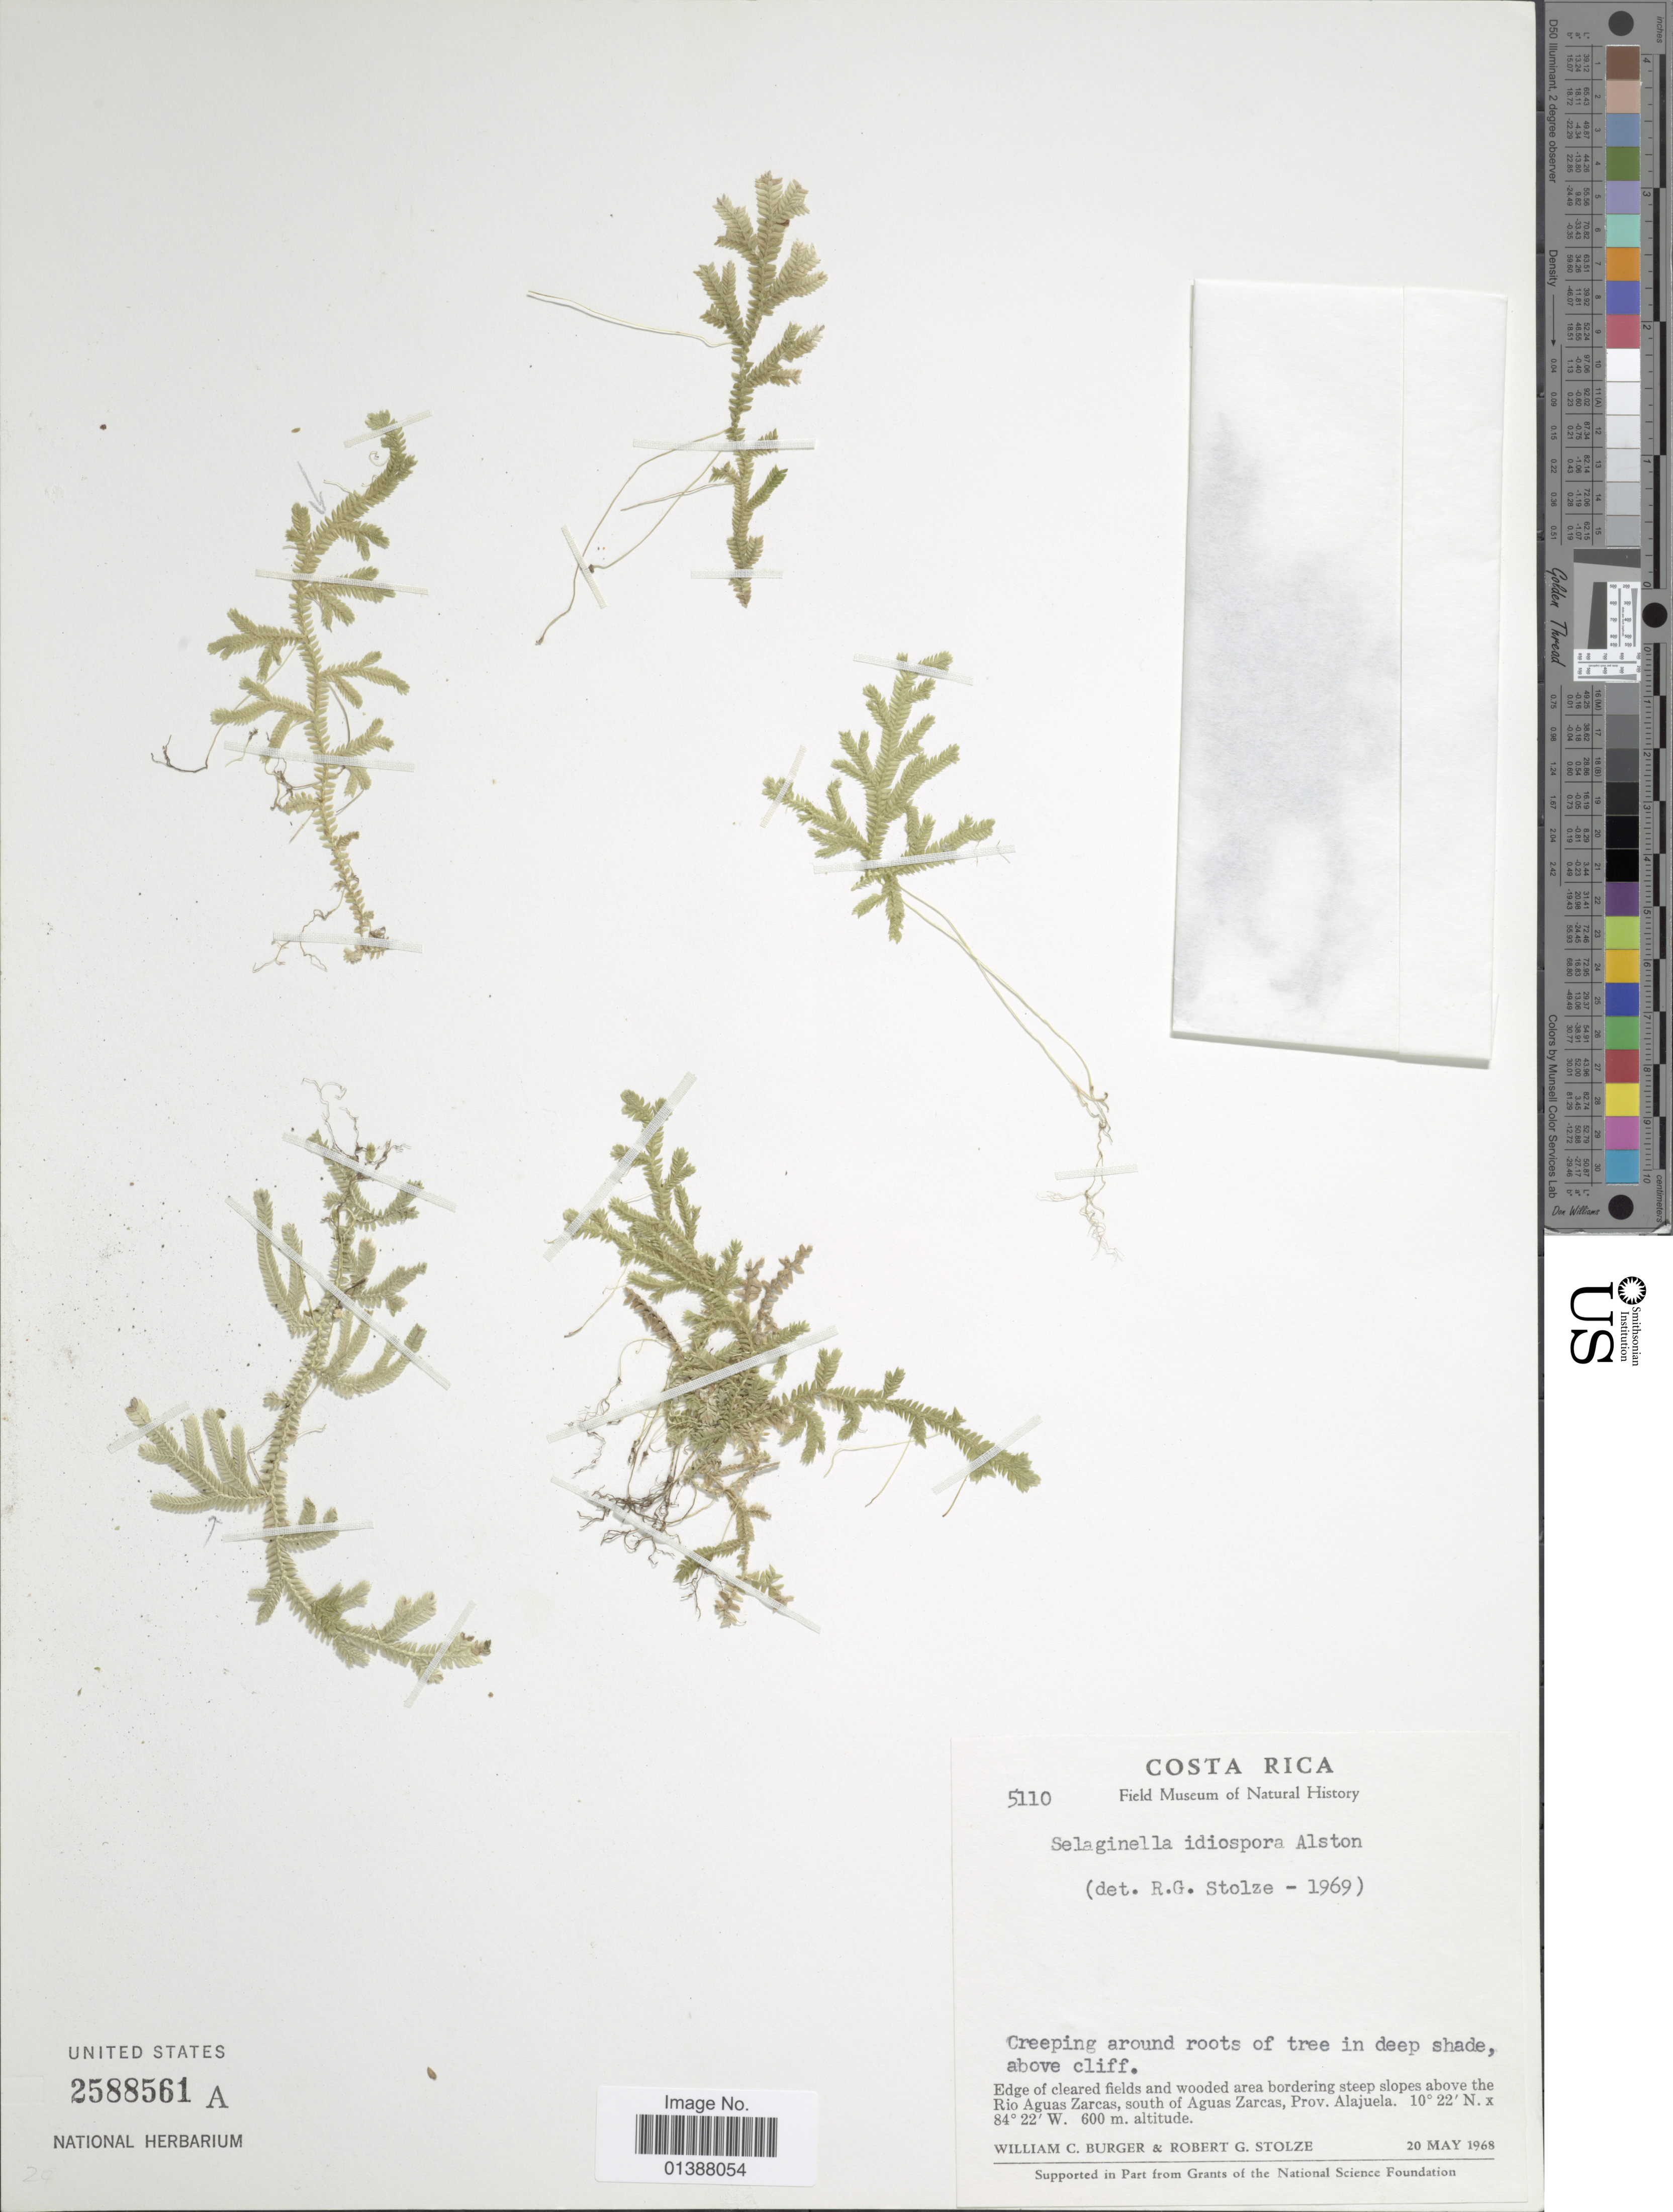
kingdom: Plantae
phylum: Tracheophyta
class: Lycopodiopsida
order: Selaginellales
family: Selaginellaceae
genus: Selaginella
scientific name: Selaginella idiospora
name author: Alston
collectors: W. Burger & R. G. Stolze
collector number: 5110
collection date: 1968-05-20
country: Costa Rica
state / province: Alajuela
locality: Slopes above the Rio Aguas Zarcas, south of Aguas Zarcas, Prov. Alajuela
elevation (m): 600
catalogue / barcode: US 2588561A